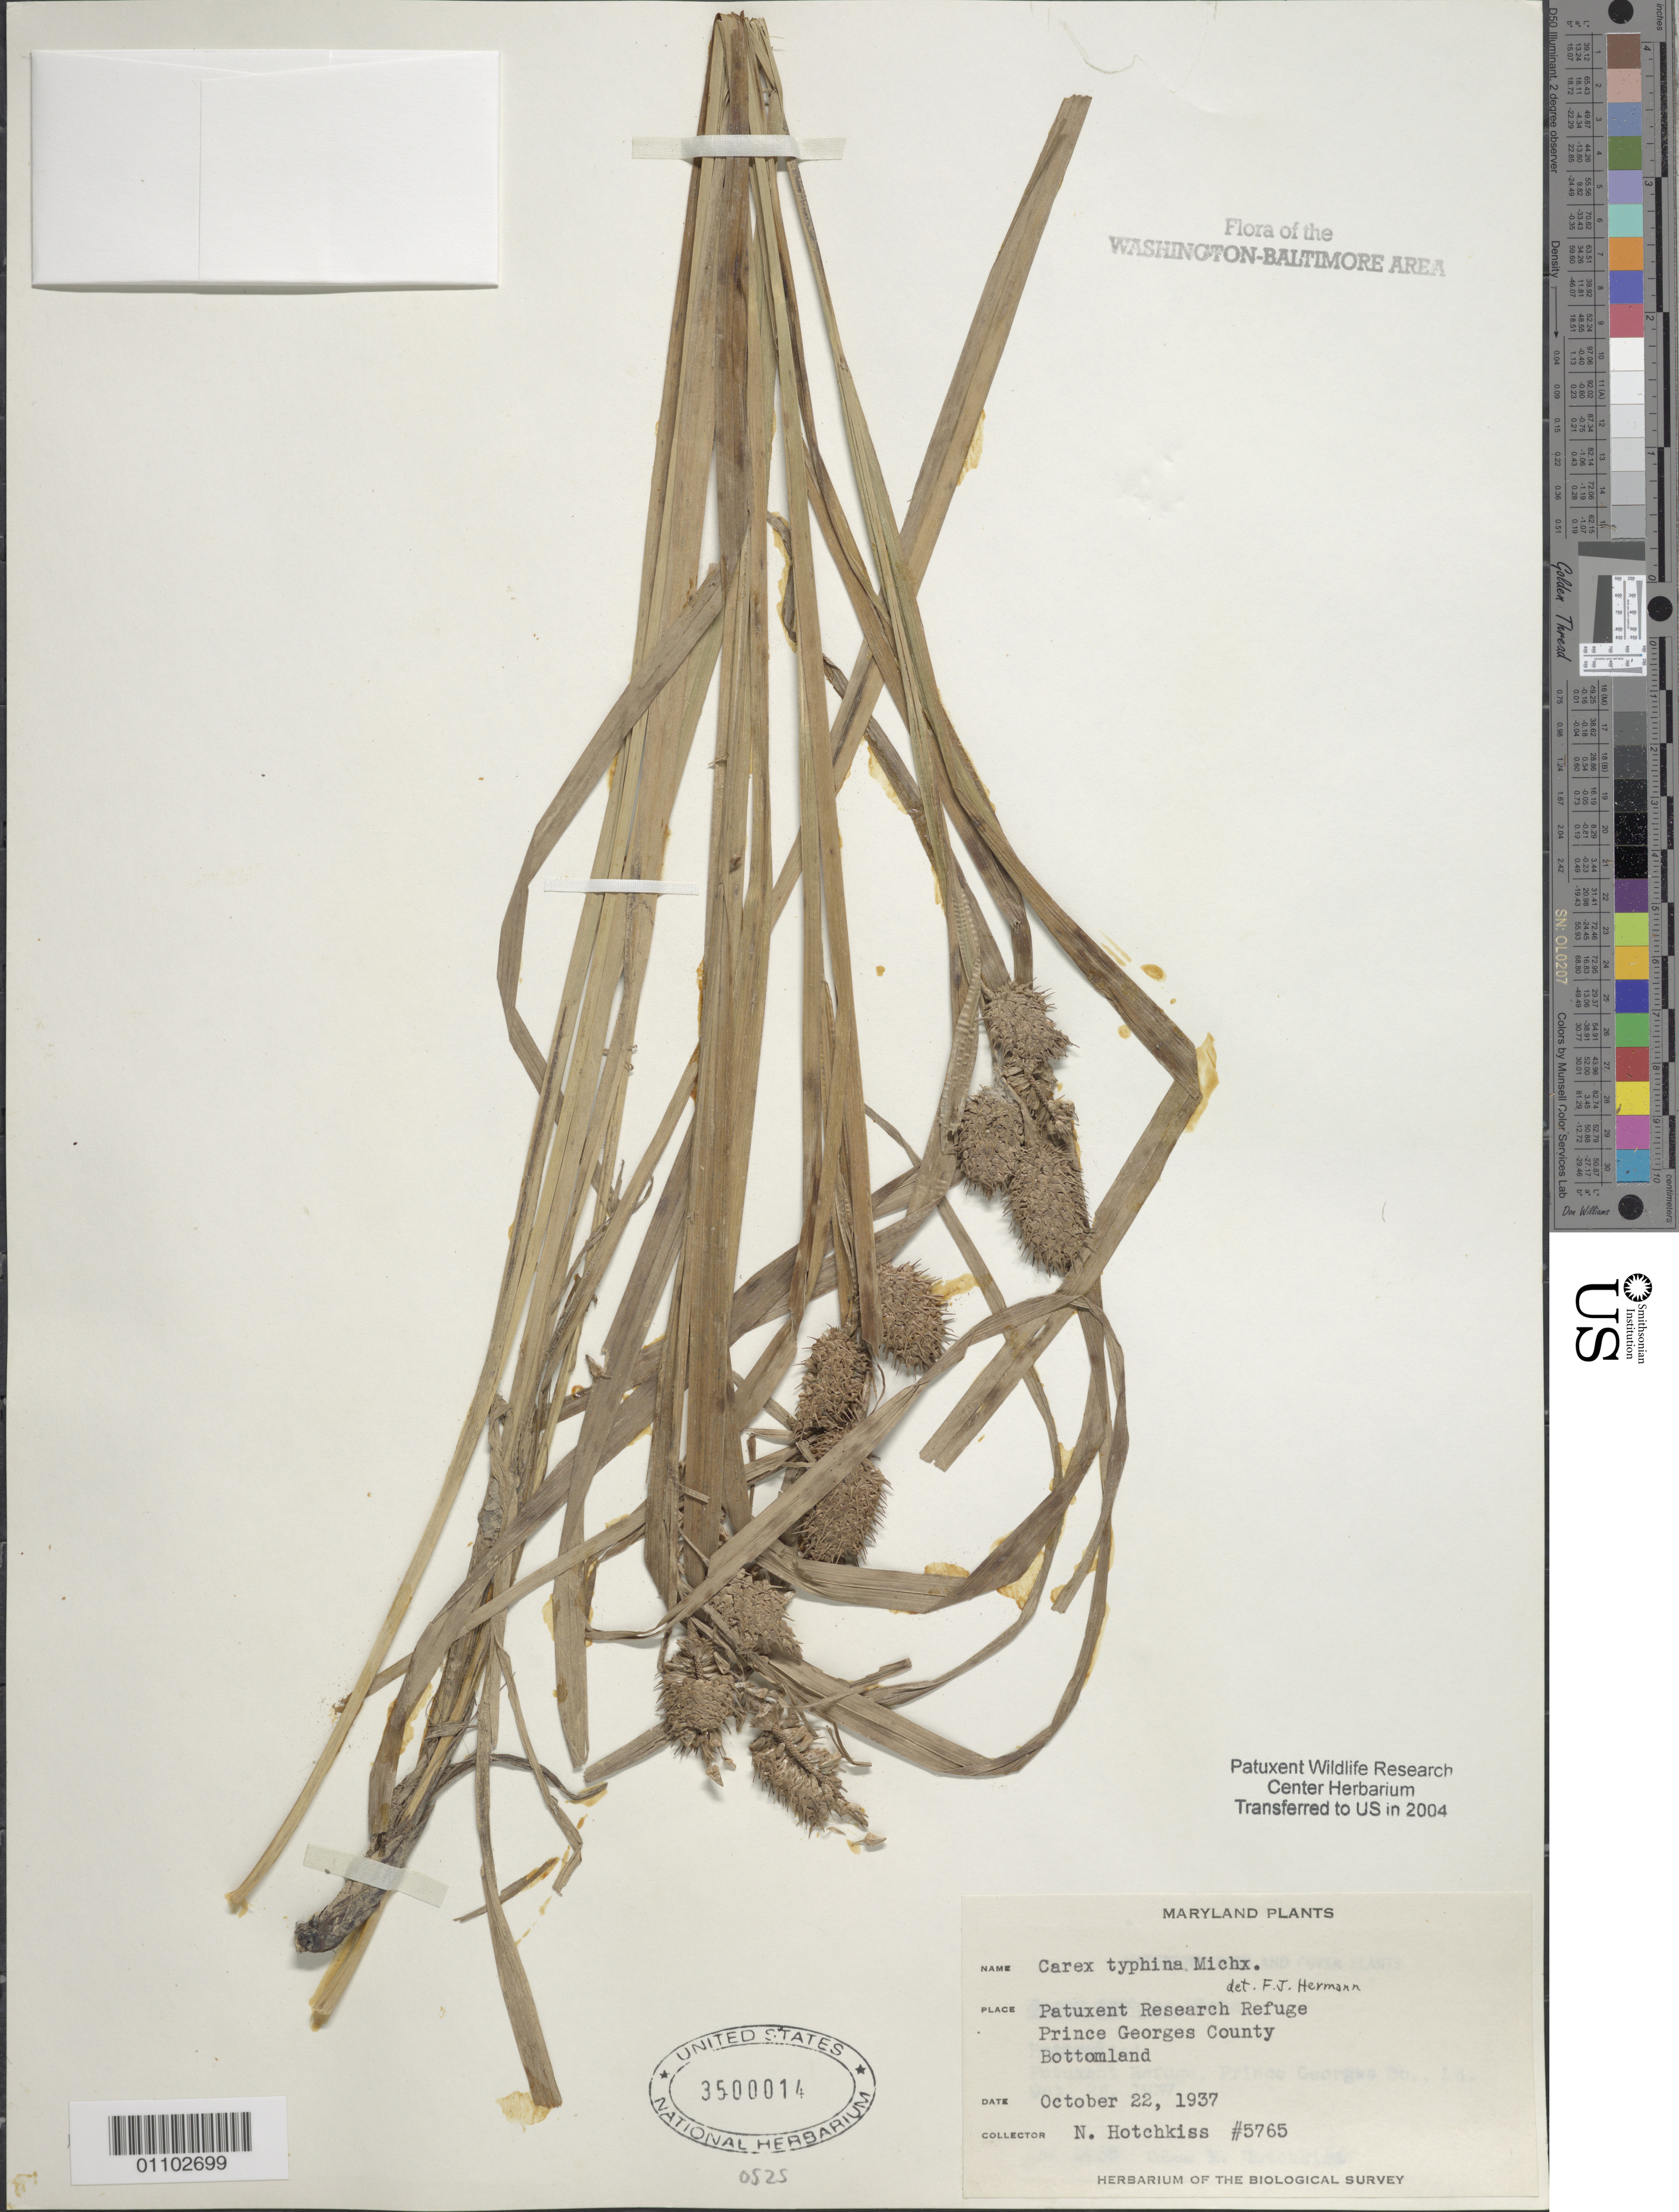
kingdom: Plantae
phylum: Tracheophyta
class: Liliopsida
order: Poales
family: Cyperaceae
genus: Carex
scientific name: Carex typhina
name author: Michx.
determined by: Hermann, F. J.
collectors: N. Hotchkiss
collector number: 5765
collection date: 1937-10-22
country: United States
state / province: Maryland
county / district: Prince George's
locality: Patuxent Research Refuge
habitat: Bottomland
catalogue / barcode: US 3500014